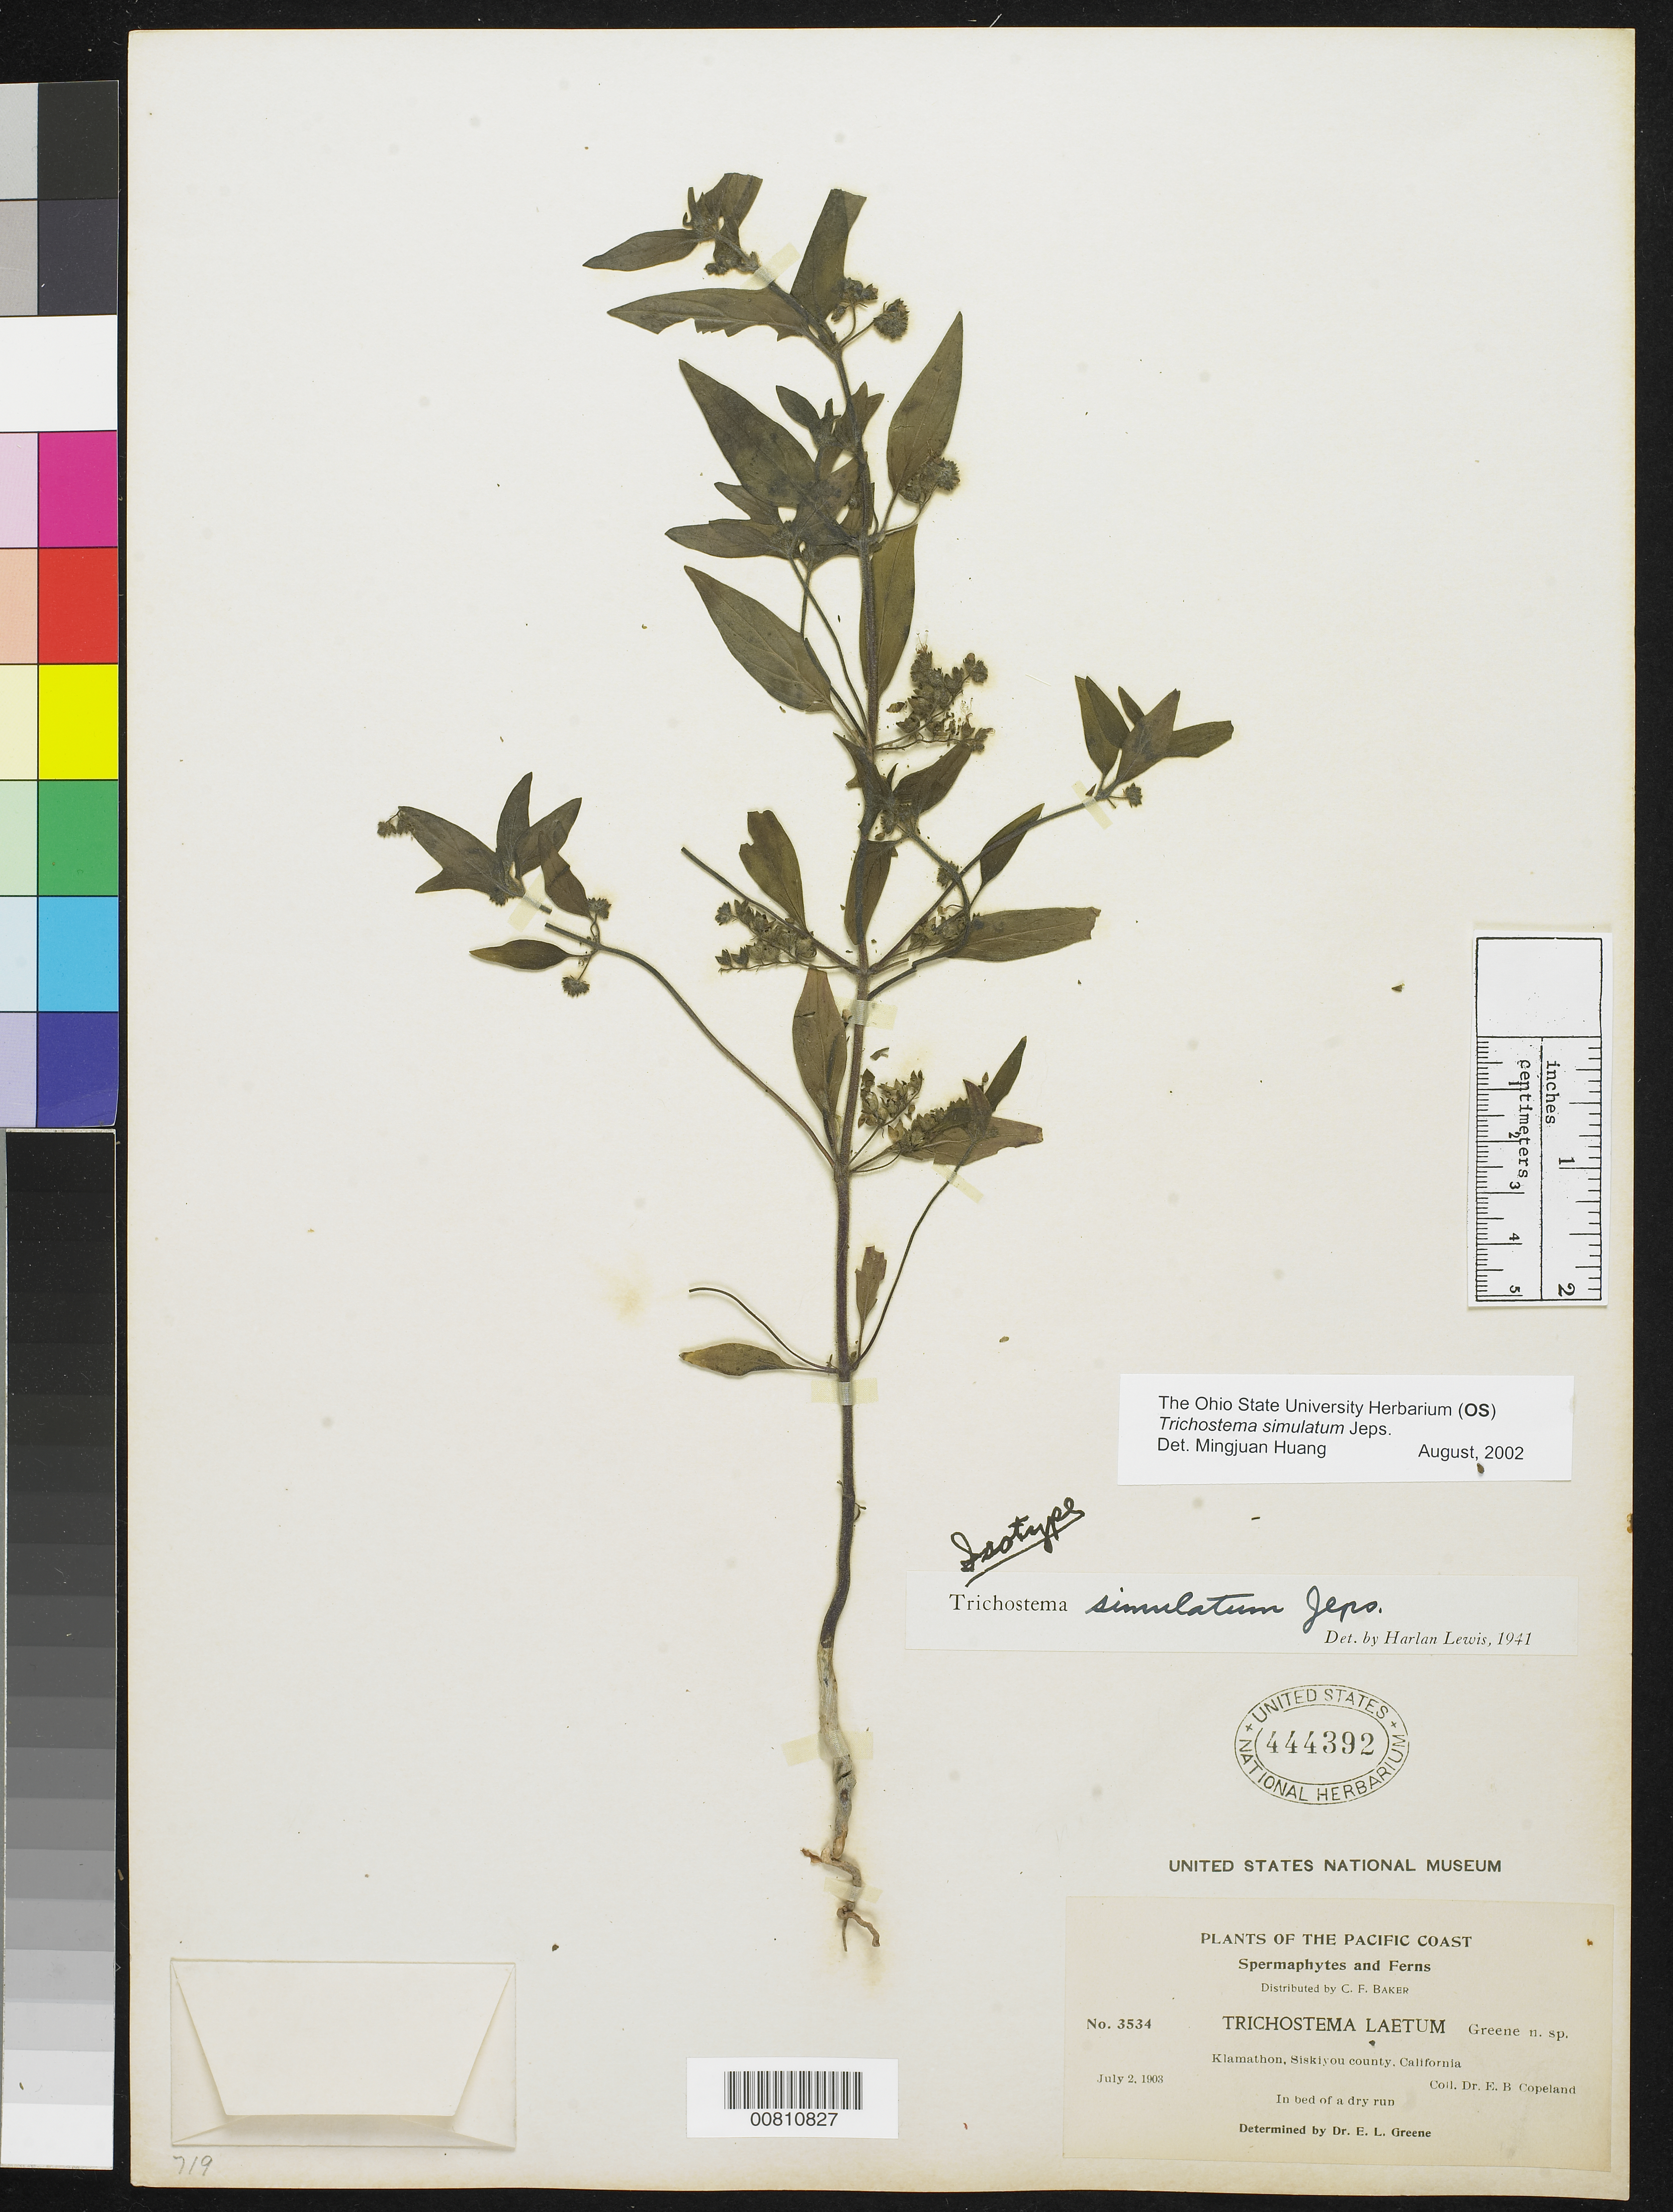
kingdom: Plantae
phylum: Tracheophyta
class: Magnoliopsida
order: Lamiales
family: Lamiaceae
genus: Trichostema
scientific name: Trichostema simulatum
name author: Jeps.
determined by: Huang, Mingjuan, (OS), Ohio State University Herbarium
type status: Isotype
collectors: E. B. Copeland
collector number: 3534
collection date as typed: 02 Jul 1903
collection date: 1903-07-02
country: United States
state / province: California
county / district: Siskiyou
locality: Klamathon, Siskiyou county, California.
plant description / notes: Distributed by C.F. Baker.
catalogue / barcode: US 444392